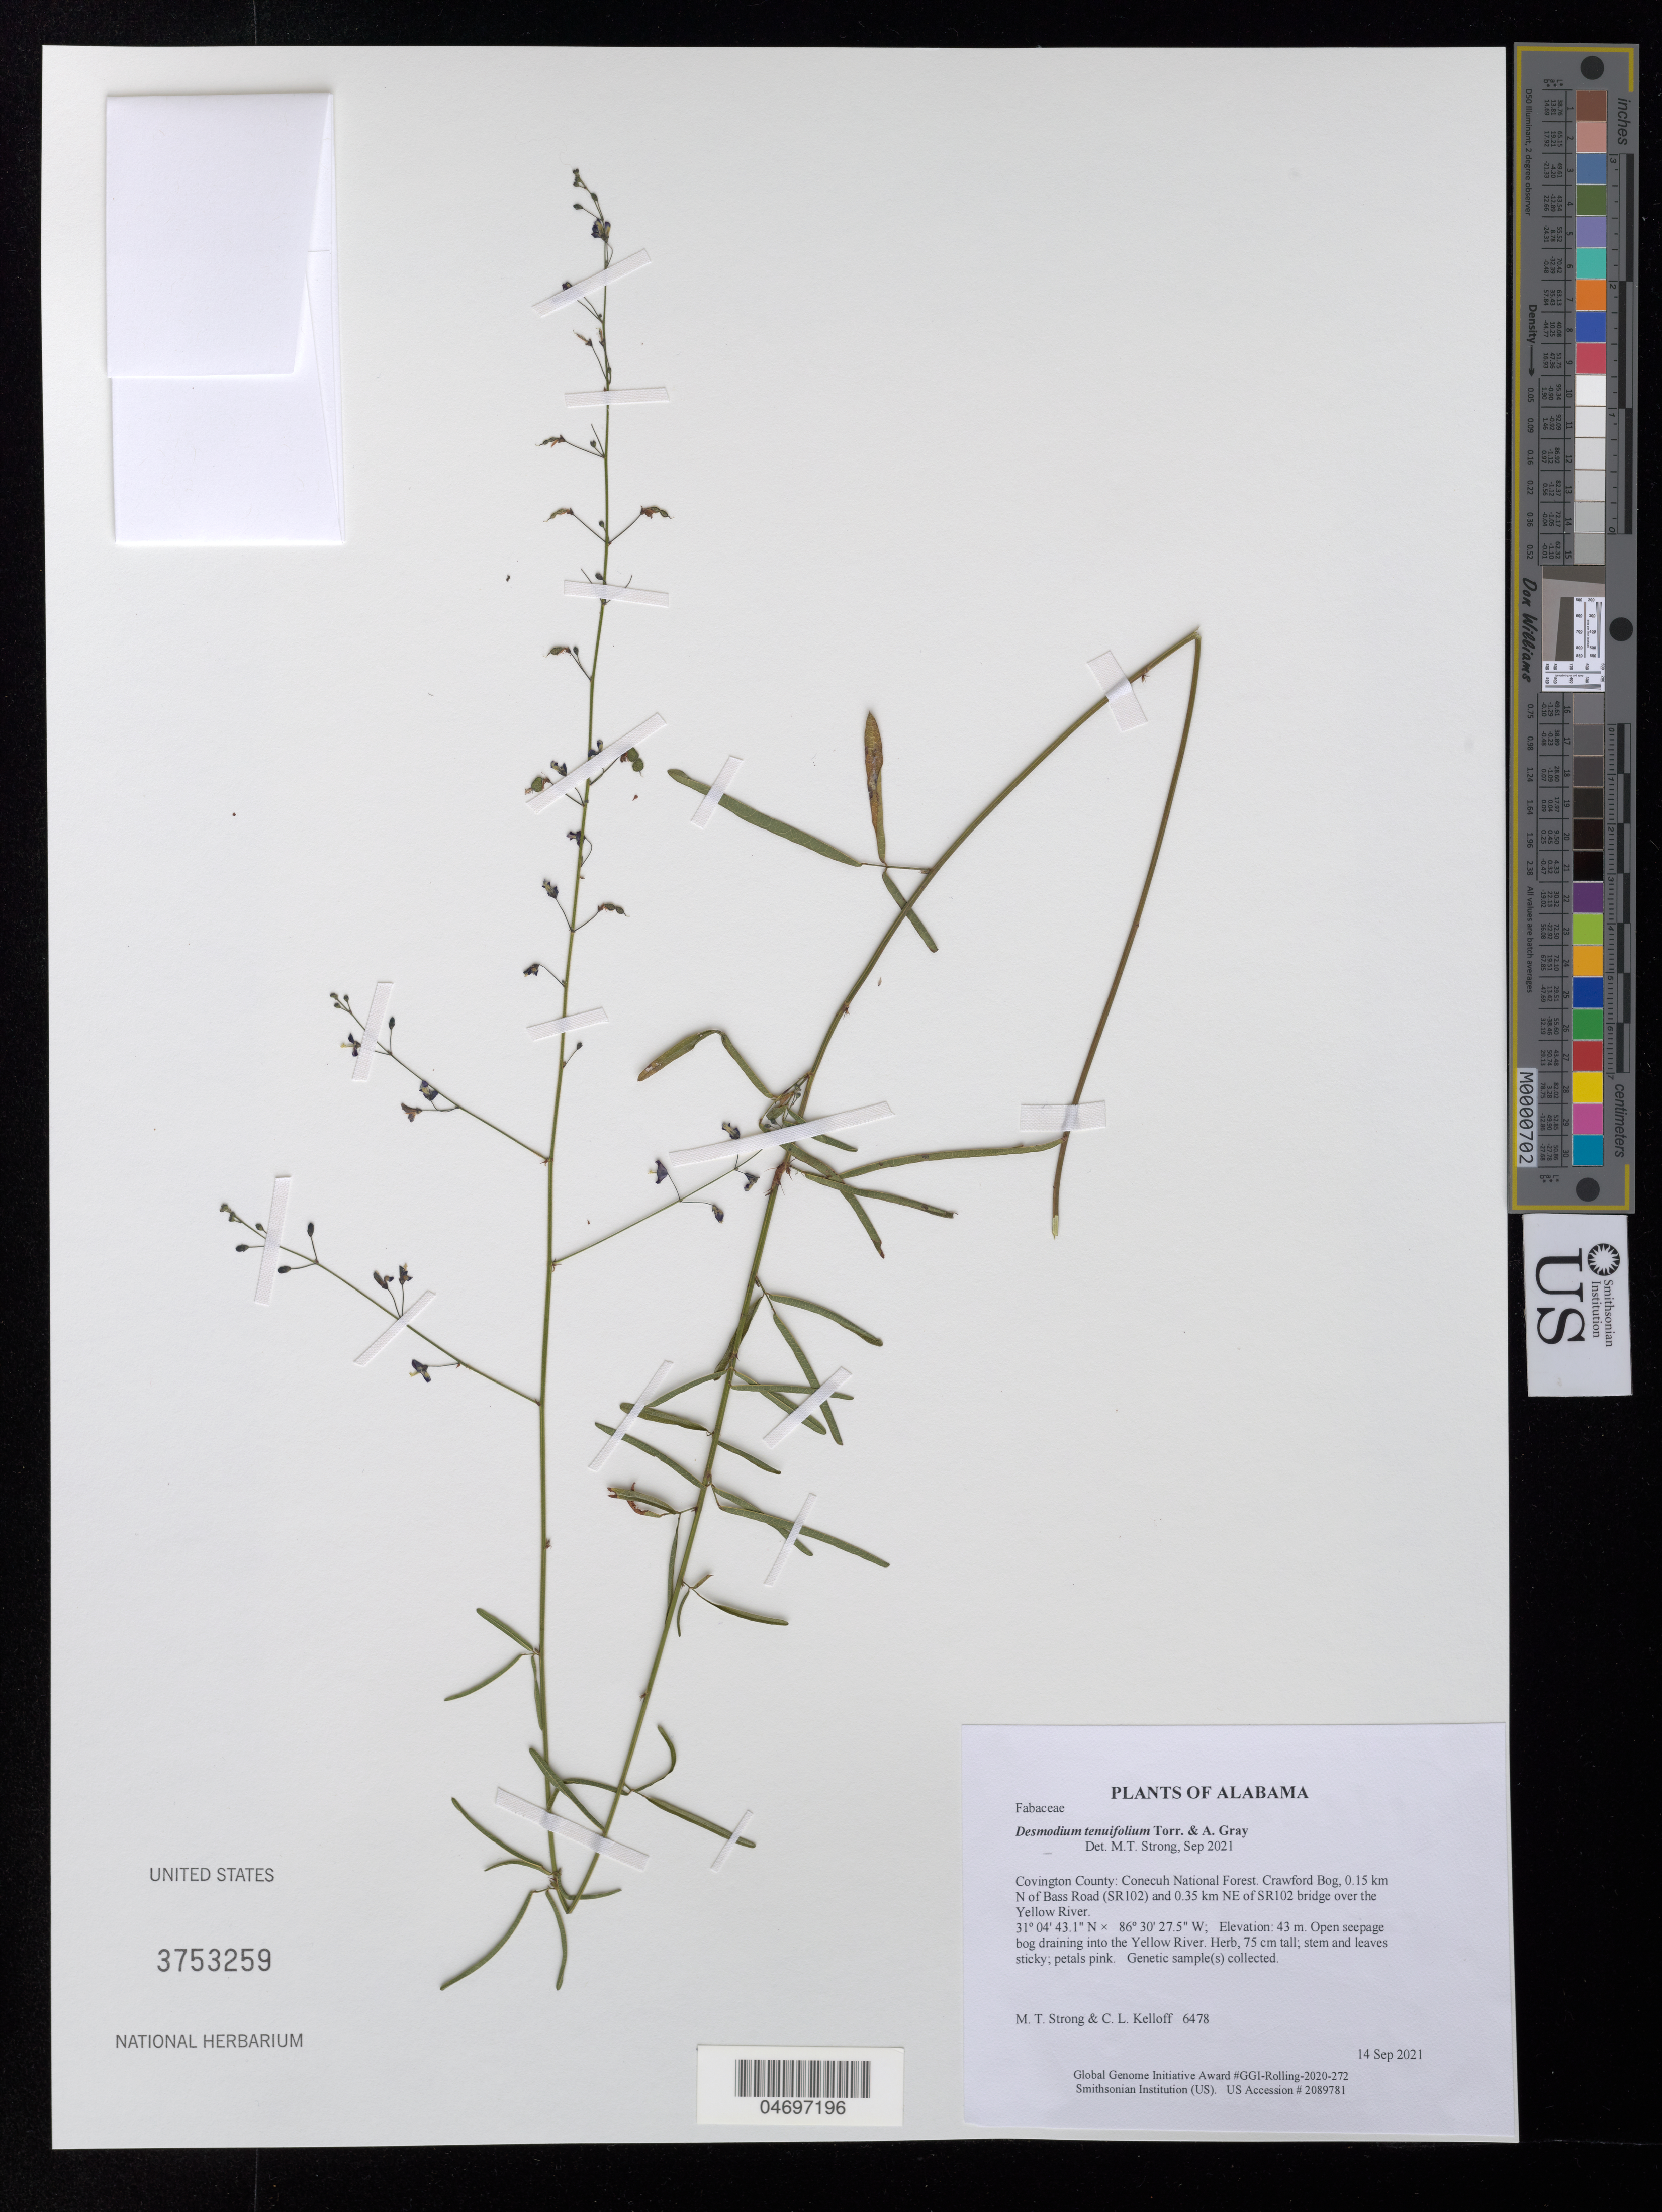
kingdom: Plantae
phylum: Tracheophyta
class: Magnoliopsida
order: Fabales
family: Fabaceae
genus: Desmodium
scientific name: Desmodium tenuifolium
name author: Torr. & A. Gray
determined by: Strong, Mark T.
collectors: M. T. Strong & C. L. Kelloff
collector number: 6478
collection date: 2021-09-14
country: United States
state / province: Alabama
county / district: Covington County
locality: Conecuh National Forest. Crawford Bog, 0.15 km N of Bass Road (SR102) and 0.35 km NE of SR102 bridge over the Yellow River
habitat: Open seepage bog draining into the Yellow River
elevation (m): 43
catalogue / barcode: US 3753259